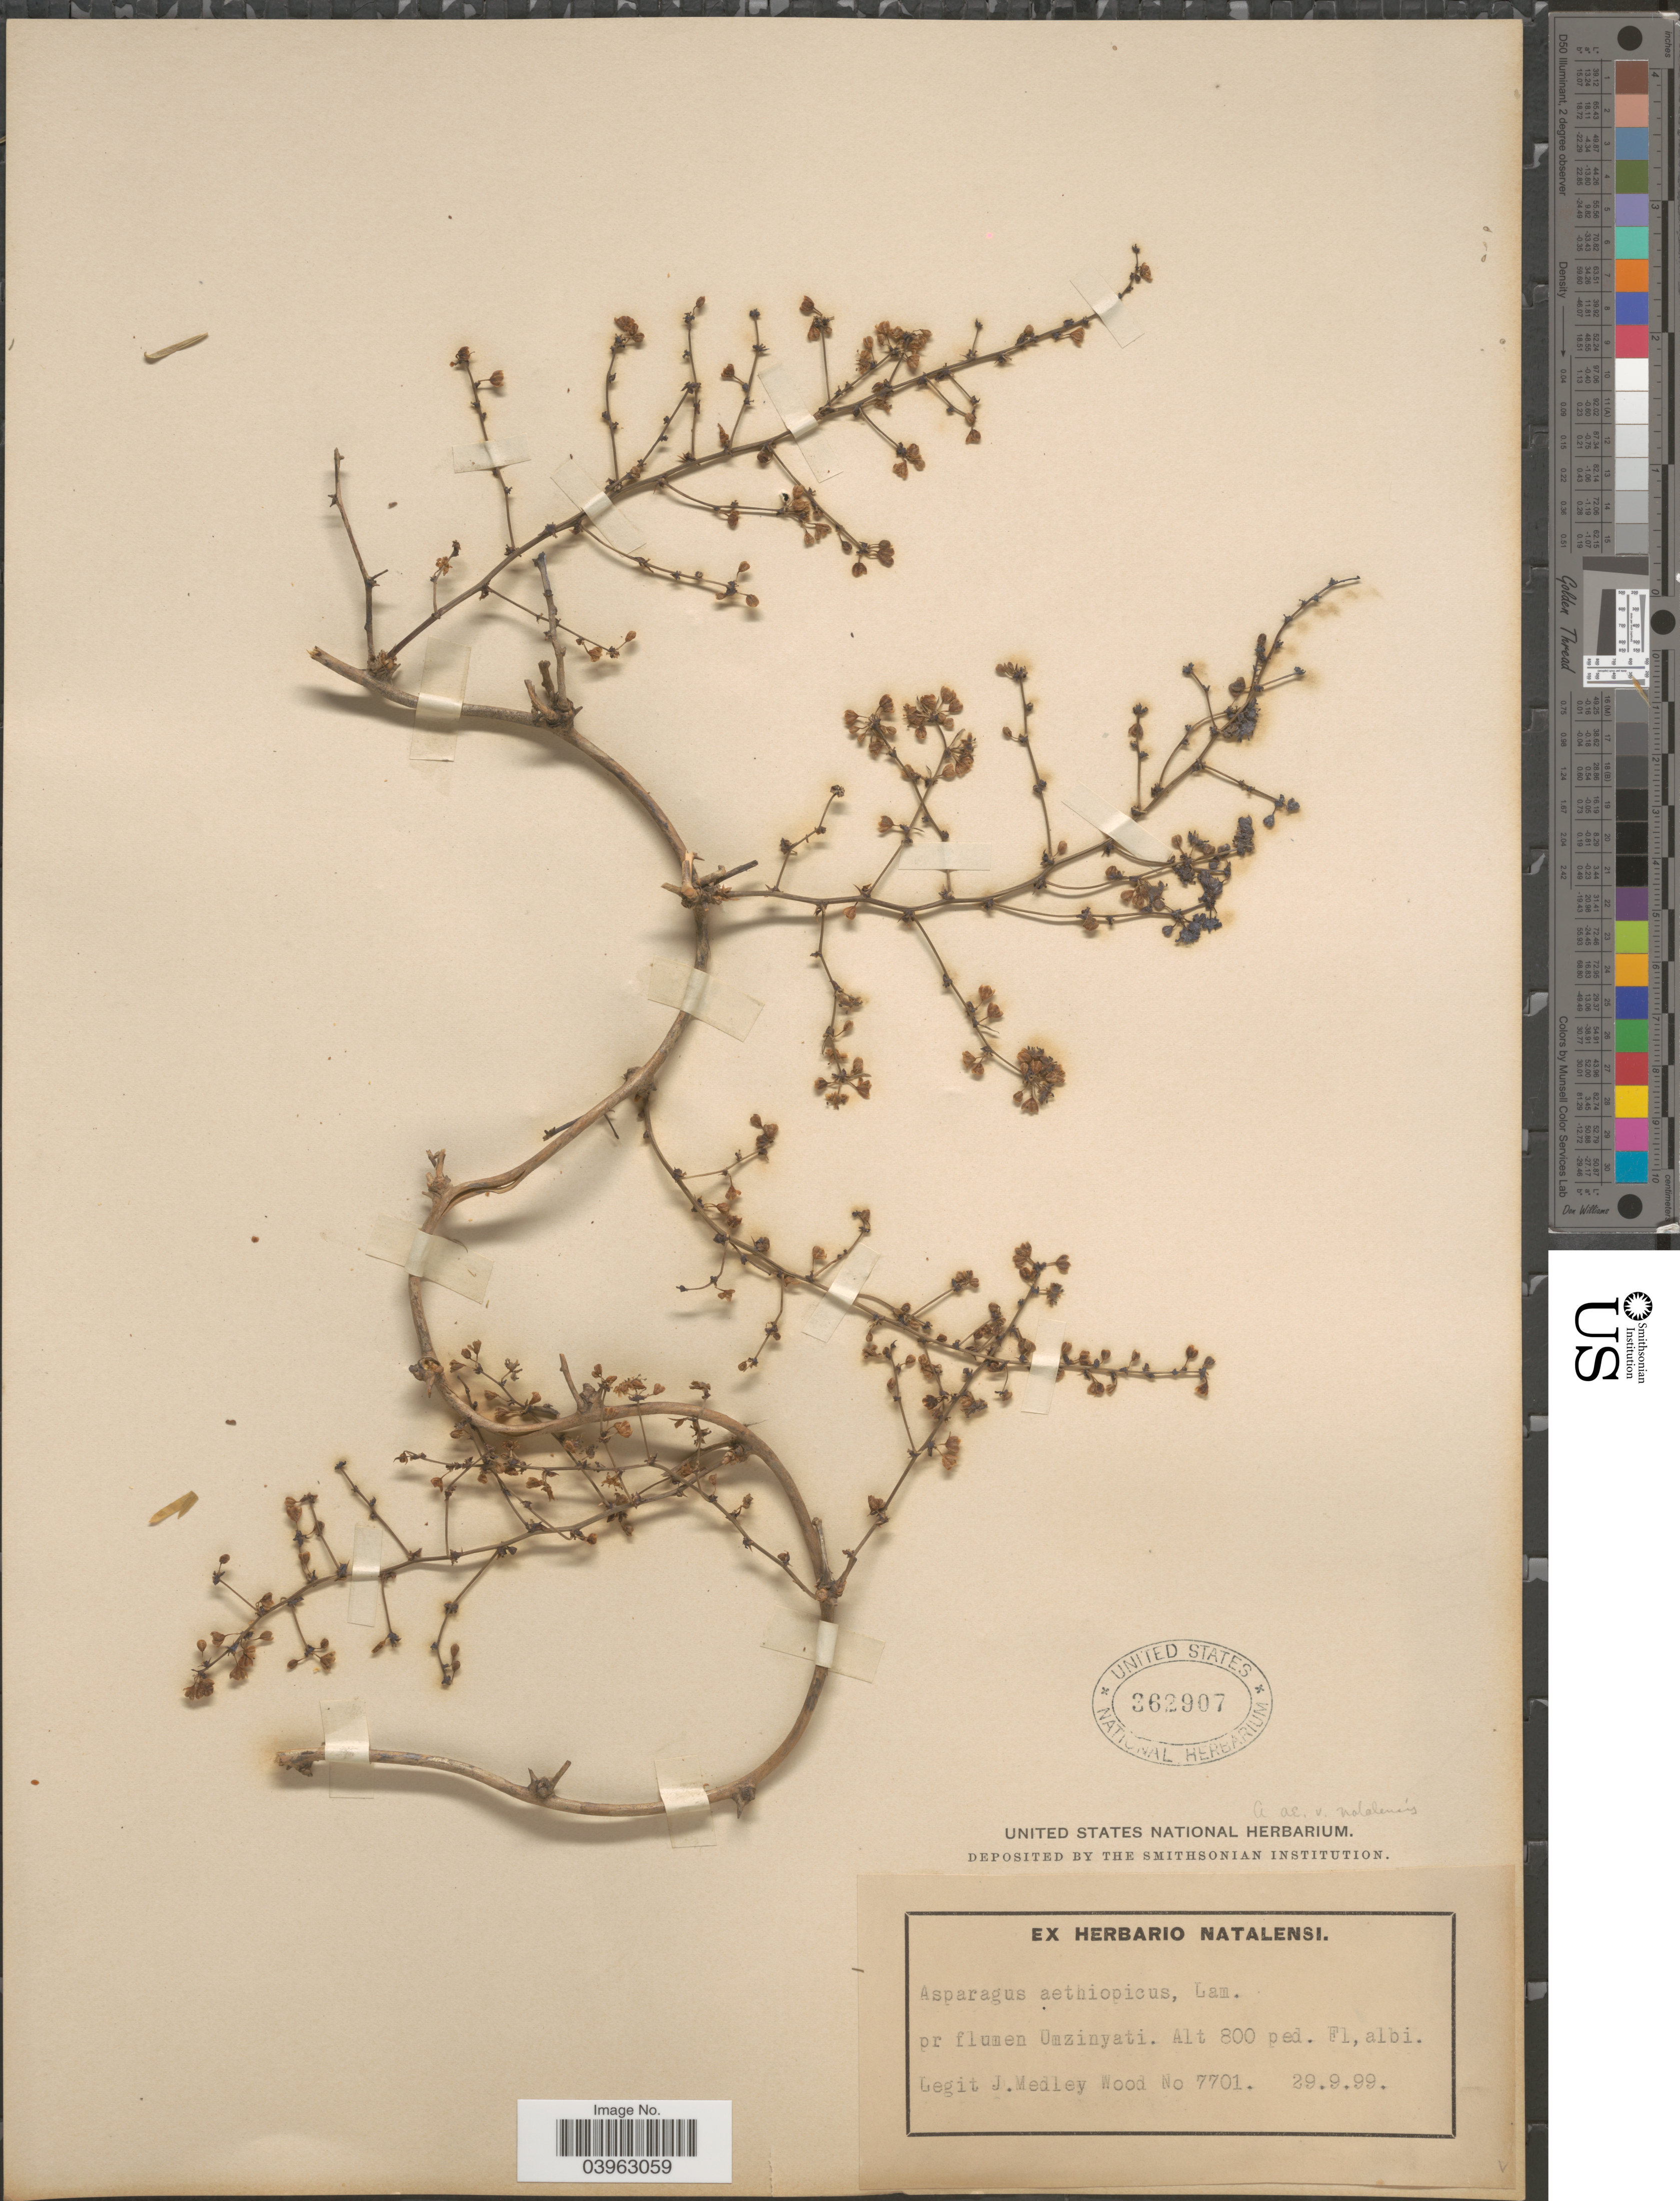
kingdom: Plantae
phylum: Tracheophyta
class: Liliopsida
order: Asparagales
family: Asparagaceae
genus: Asparagus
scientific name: Asparagus aethiopicus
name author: L.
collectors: J. Medley Wood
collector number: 7701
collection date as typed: Transcribed d/m/y: 29/9/99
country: South Africa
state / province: KwaZulu-Natal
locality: Pr flumen Umzinyati. Fl, albi.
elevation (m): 244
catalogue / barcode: US 362907